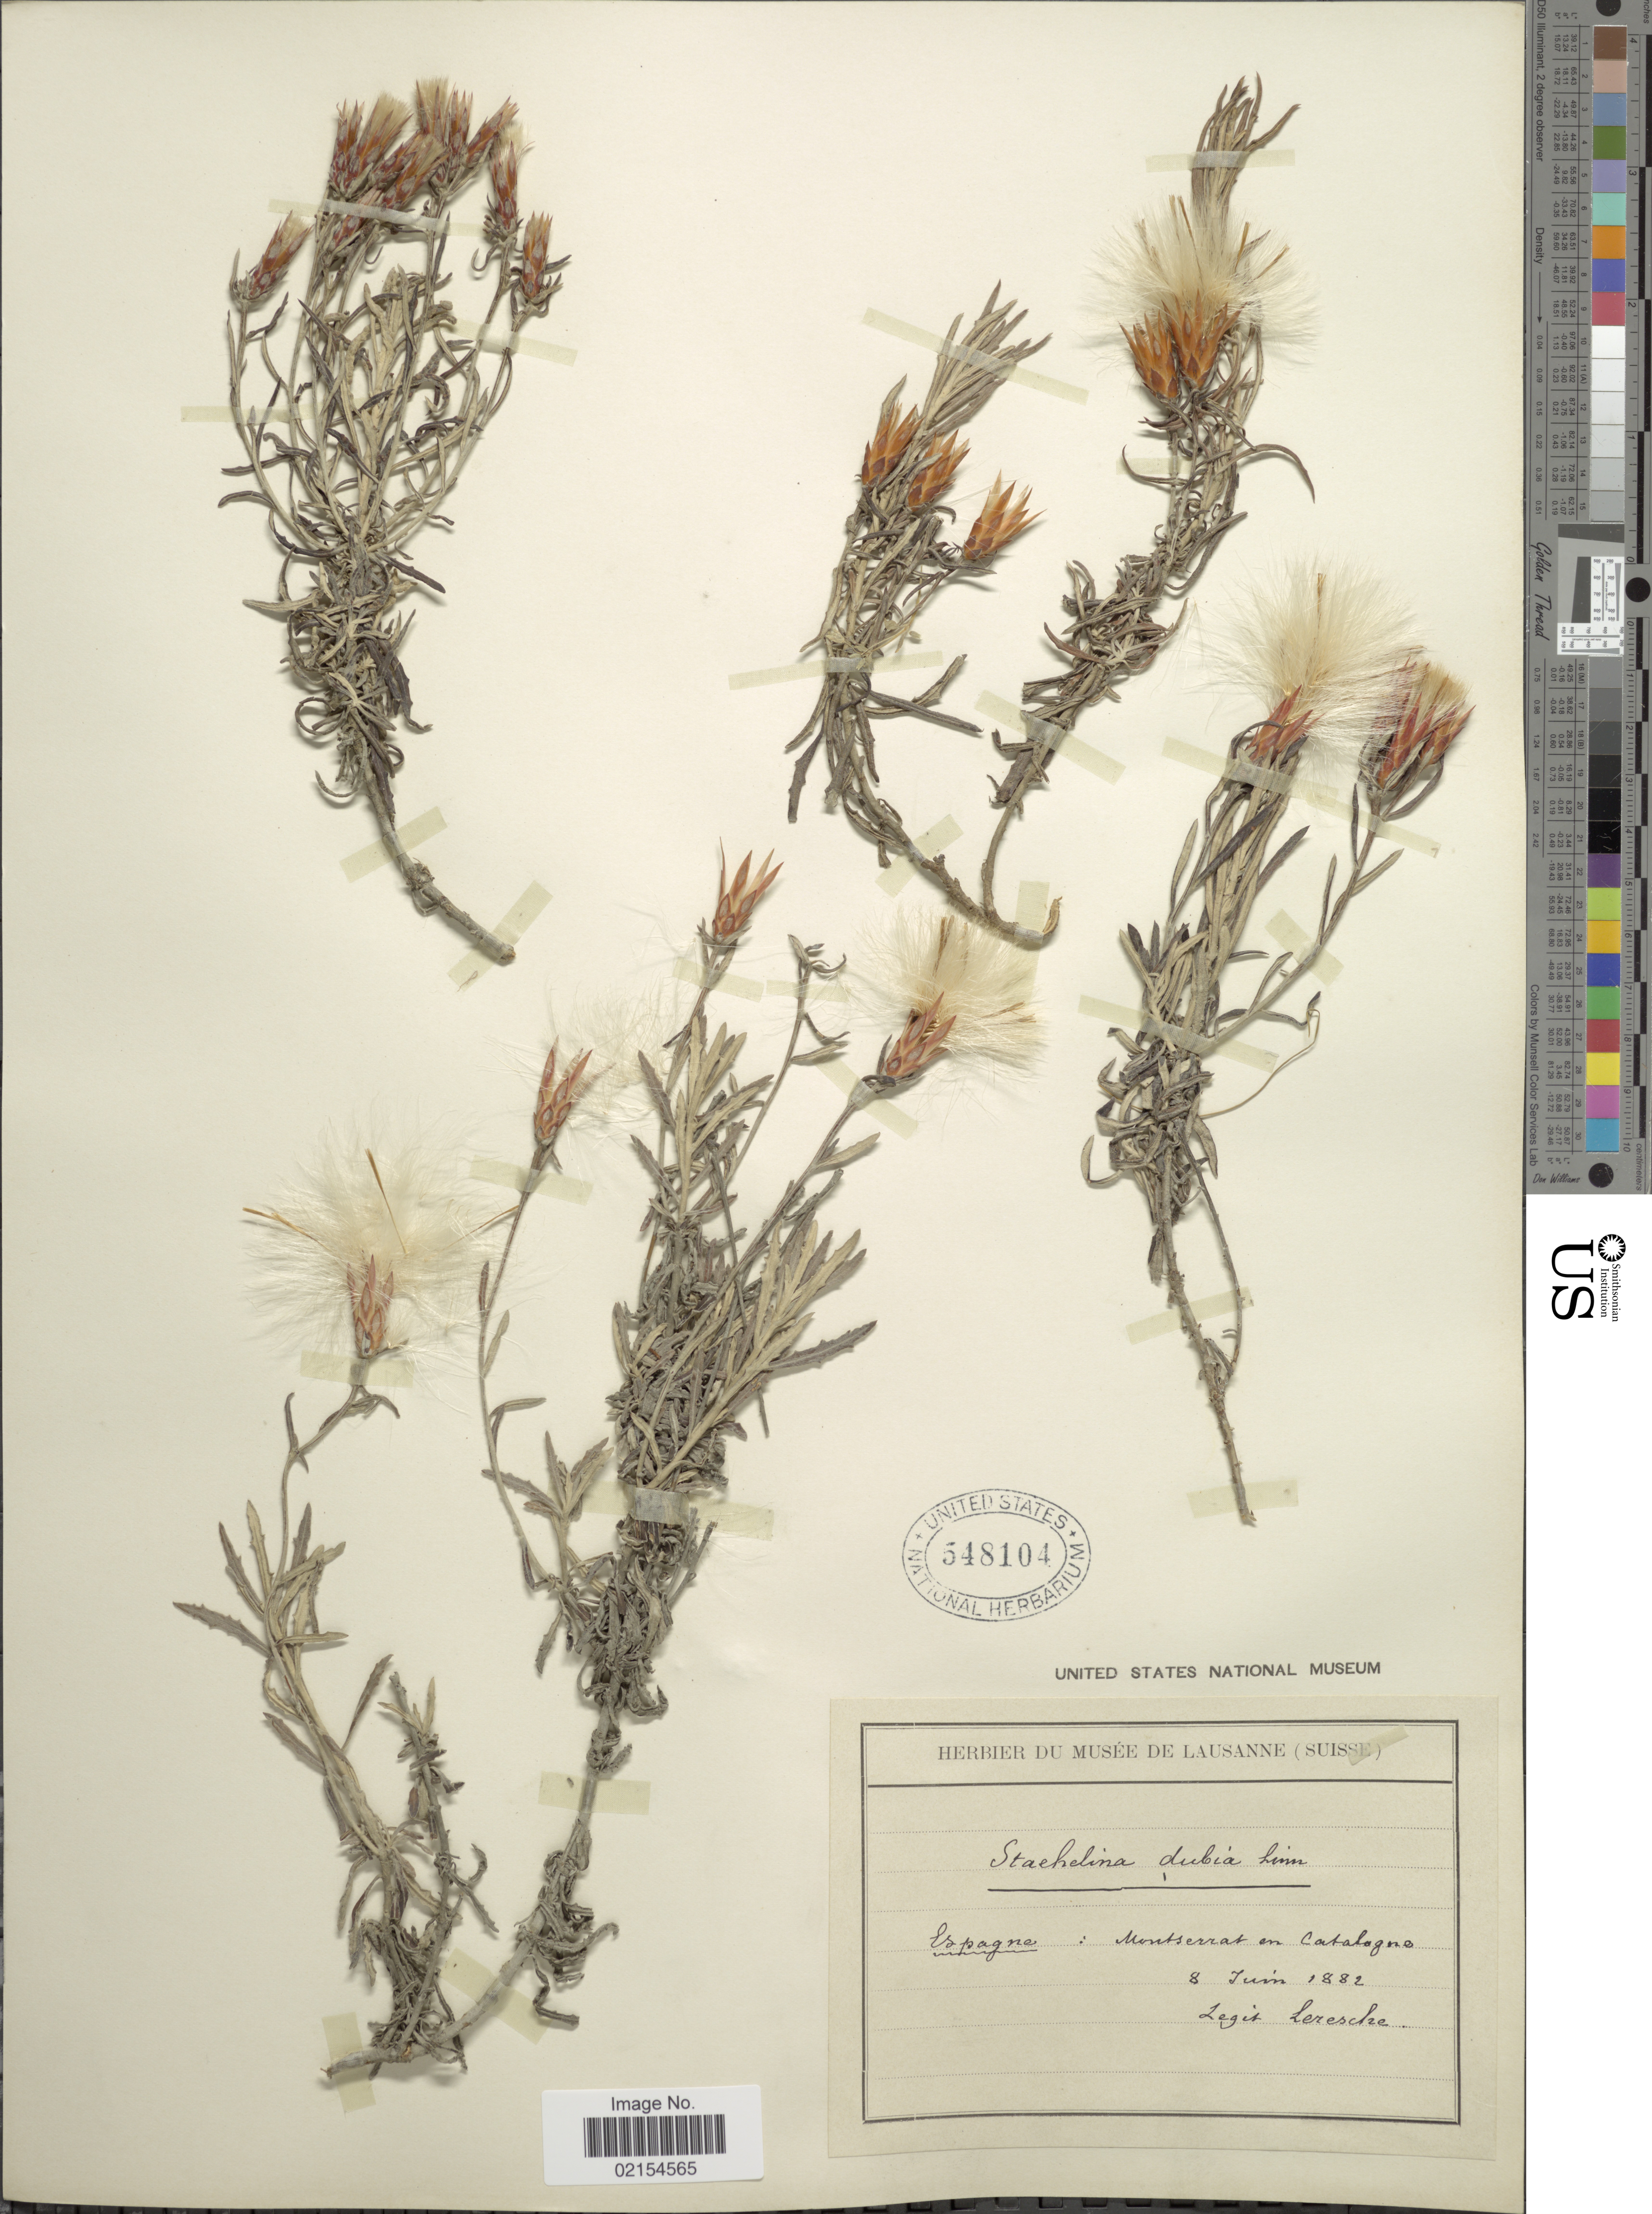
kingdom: Plantae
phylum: Tracheophyta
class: Magnoliopsida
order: Asterales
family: Asteraceae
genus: Staehelina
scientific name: Staehelina dubia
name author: L.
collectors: Leresche, --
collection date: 1882-06-08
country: Spain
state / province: Catalunya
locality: Espagne: Montserrat en Catalogne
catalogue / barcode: US 548104